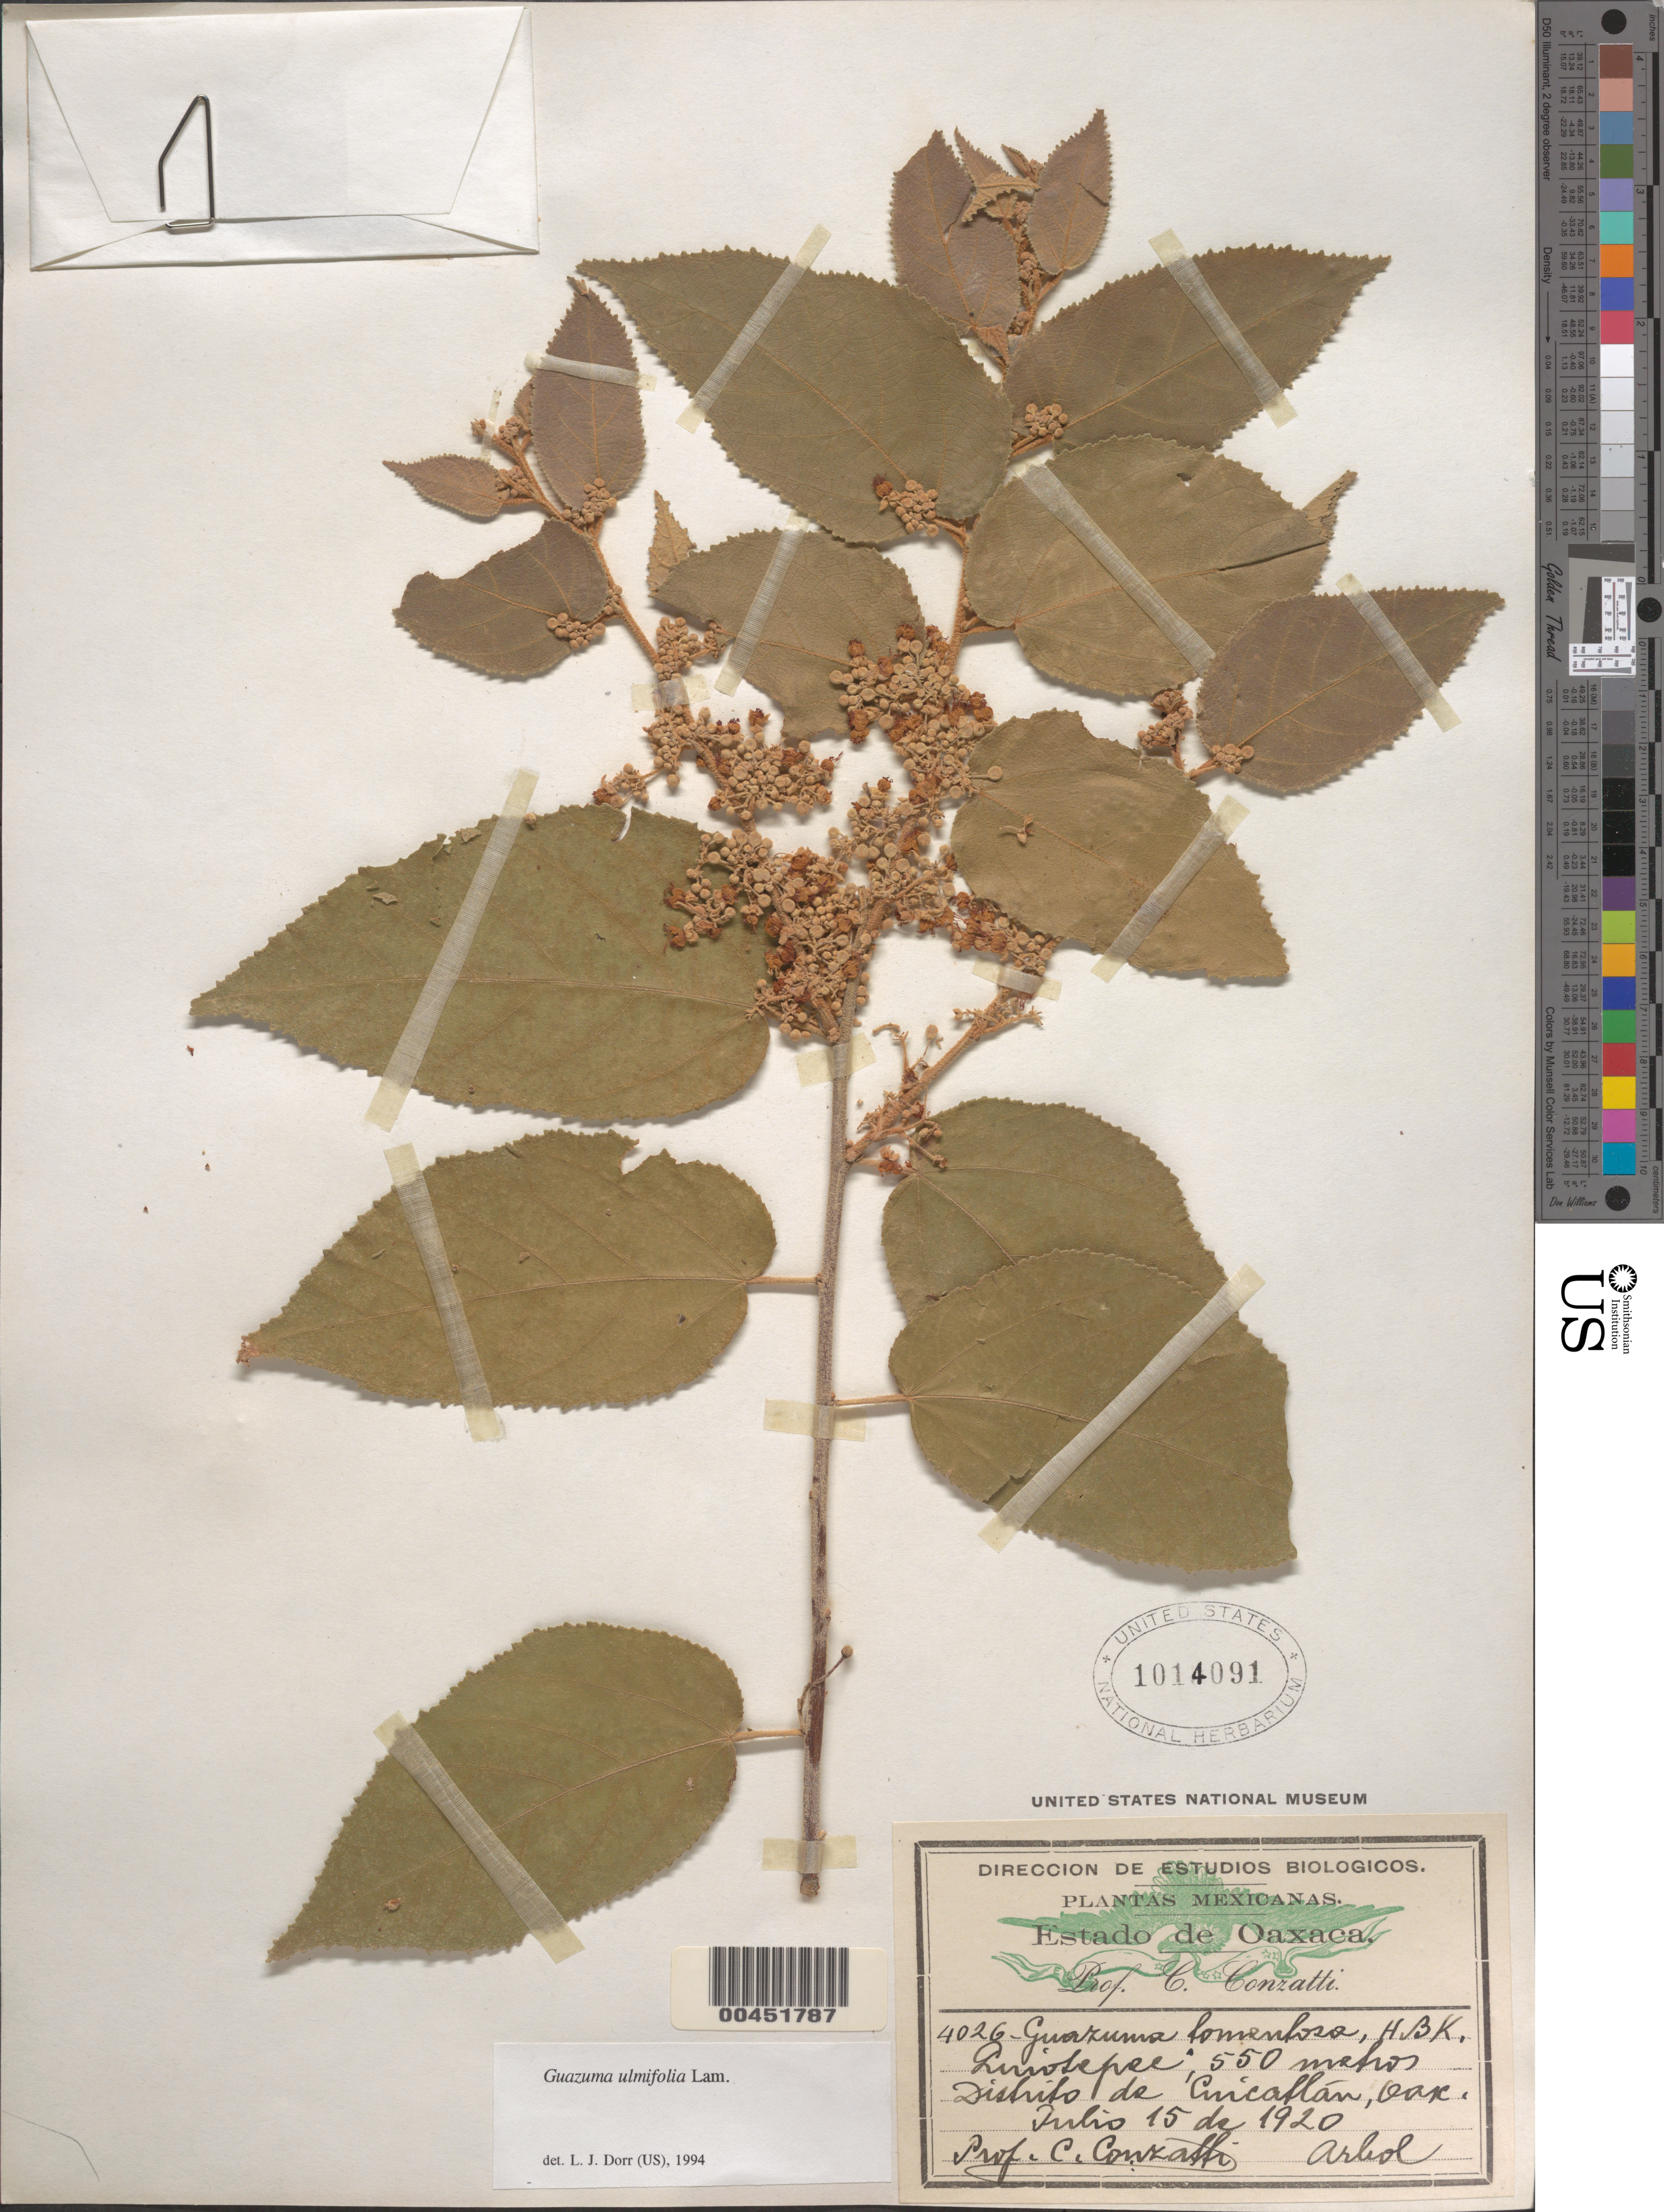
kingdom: Plantae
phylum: Tracheophyta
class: Magnoliopsida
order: Malvales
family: Malvaceae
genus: Guazuma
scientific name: Guazuma ulmifolia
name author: Lam.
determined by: Dorr, L. J., (BOT), Smithsonian Institution - National Museum of Natural History (UNITED STATES)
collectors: C. Conzatti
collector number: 4026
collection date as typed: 15 Jul 1920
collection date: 1920-07-15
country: Mexico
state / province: Oaxaca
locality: Guiotepec (?), Cuicatlán Dist.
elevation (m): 550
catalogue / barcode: US 1014091